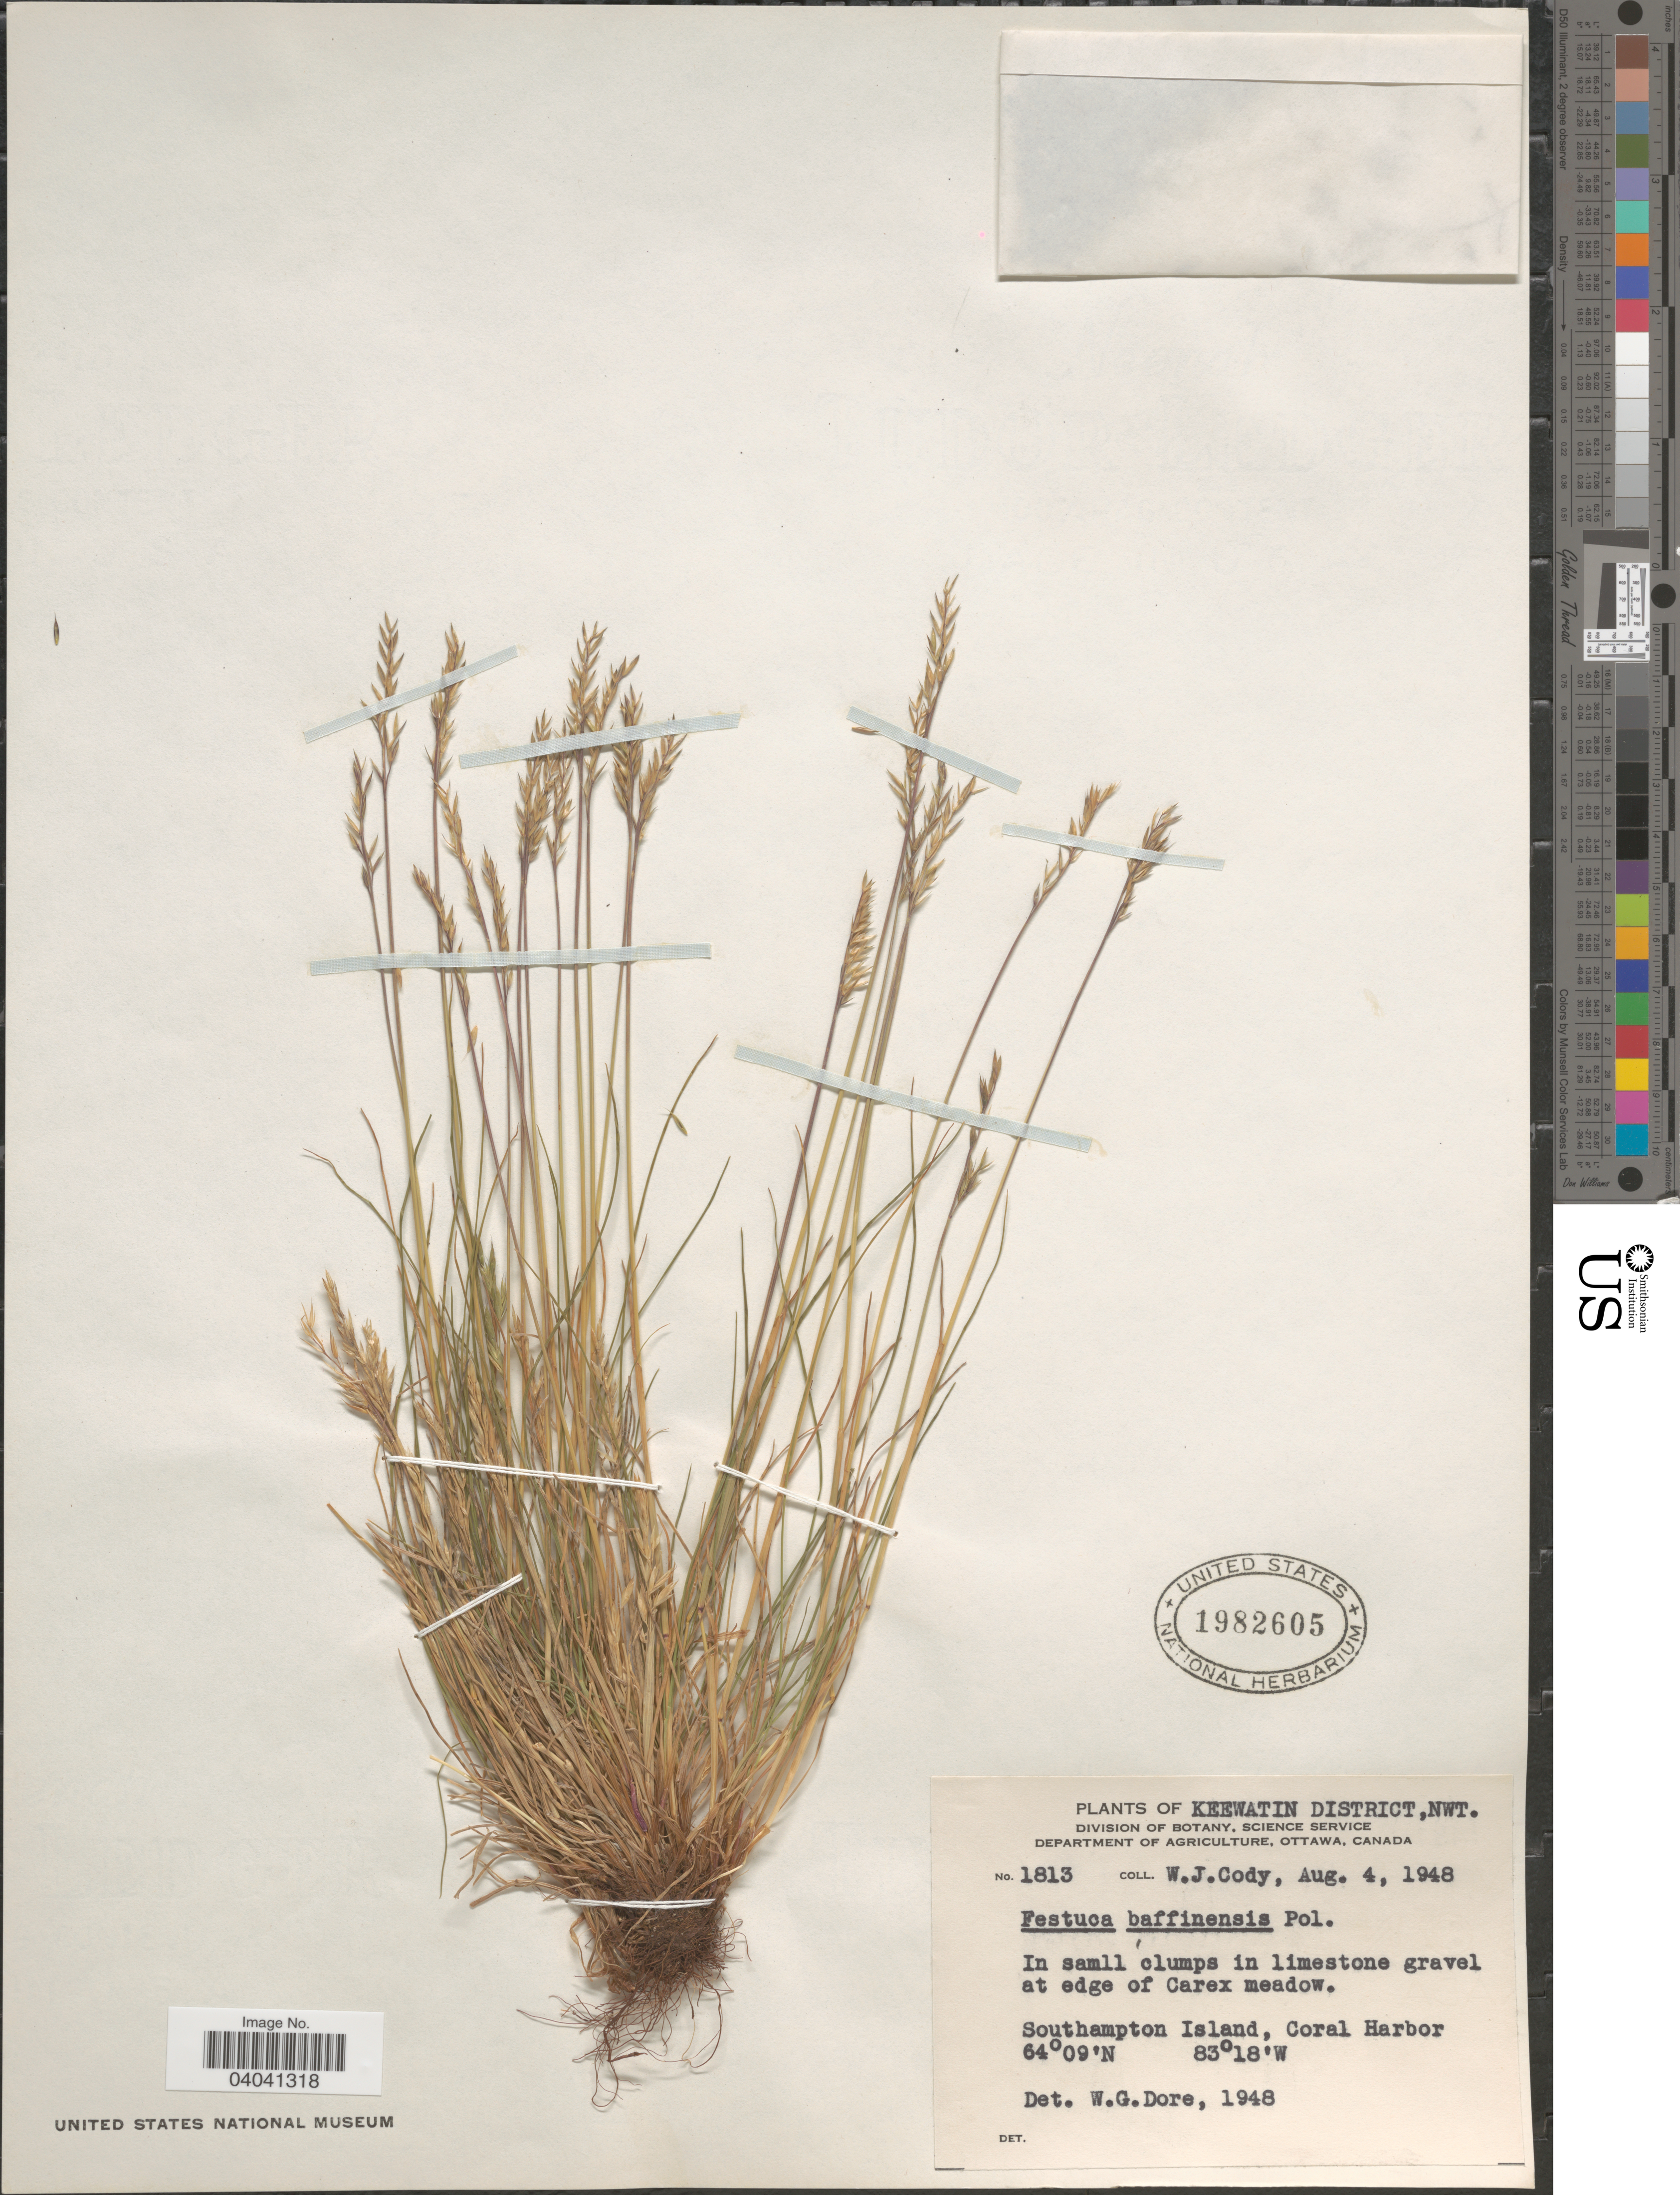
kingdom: Plantae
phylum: Tracheophyta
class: Liliopsida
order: Poales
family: Poaceae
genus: Festuca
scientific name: Festuca baffinensis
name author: Polunin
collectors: W. Cody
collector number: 1813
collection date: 1948-08-04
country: Canada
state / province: Northwest Territories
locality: Keewatin District. In limestone gravel at edge of Carex meadow. Southampton Island, Coral Harbor.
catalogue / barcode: US 1982605